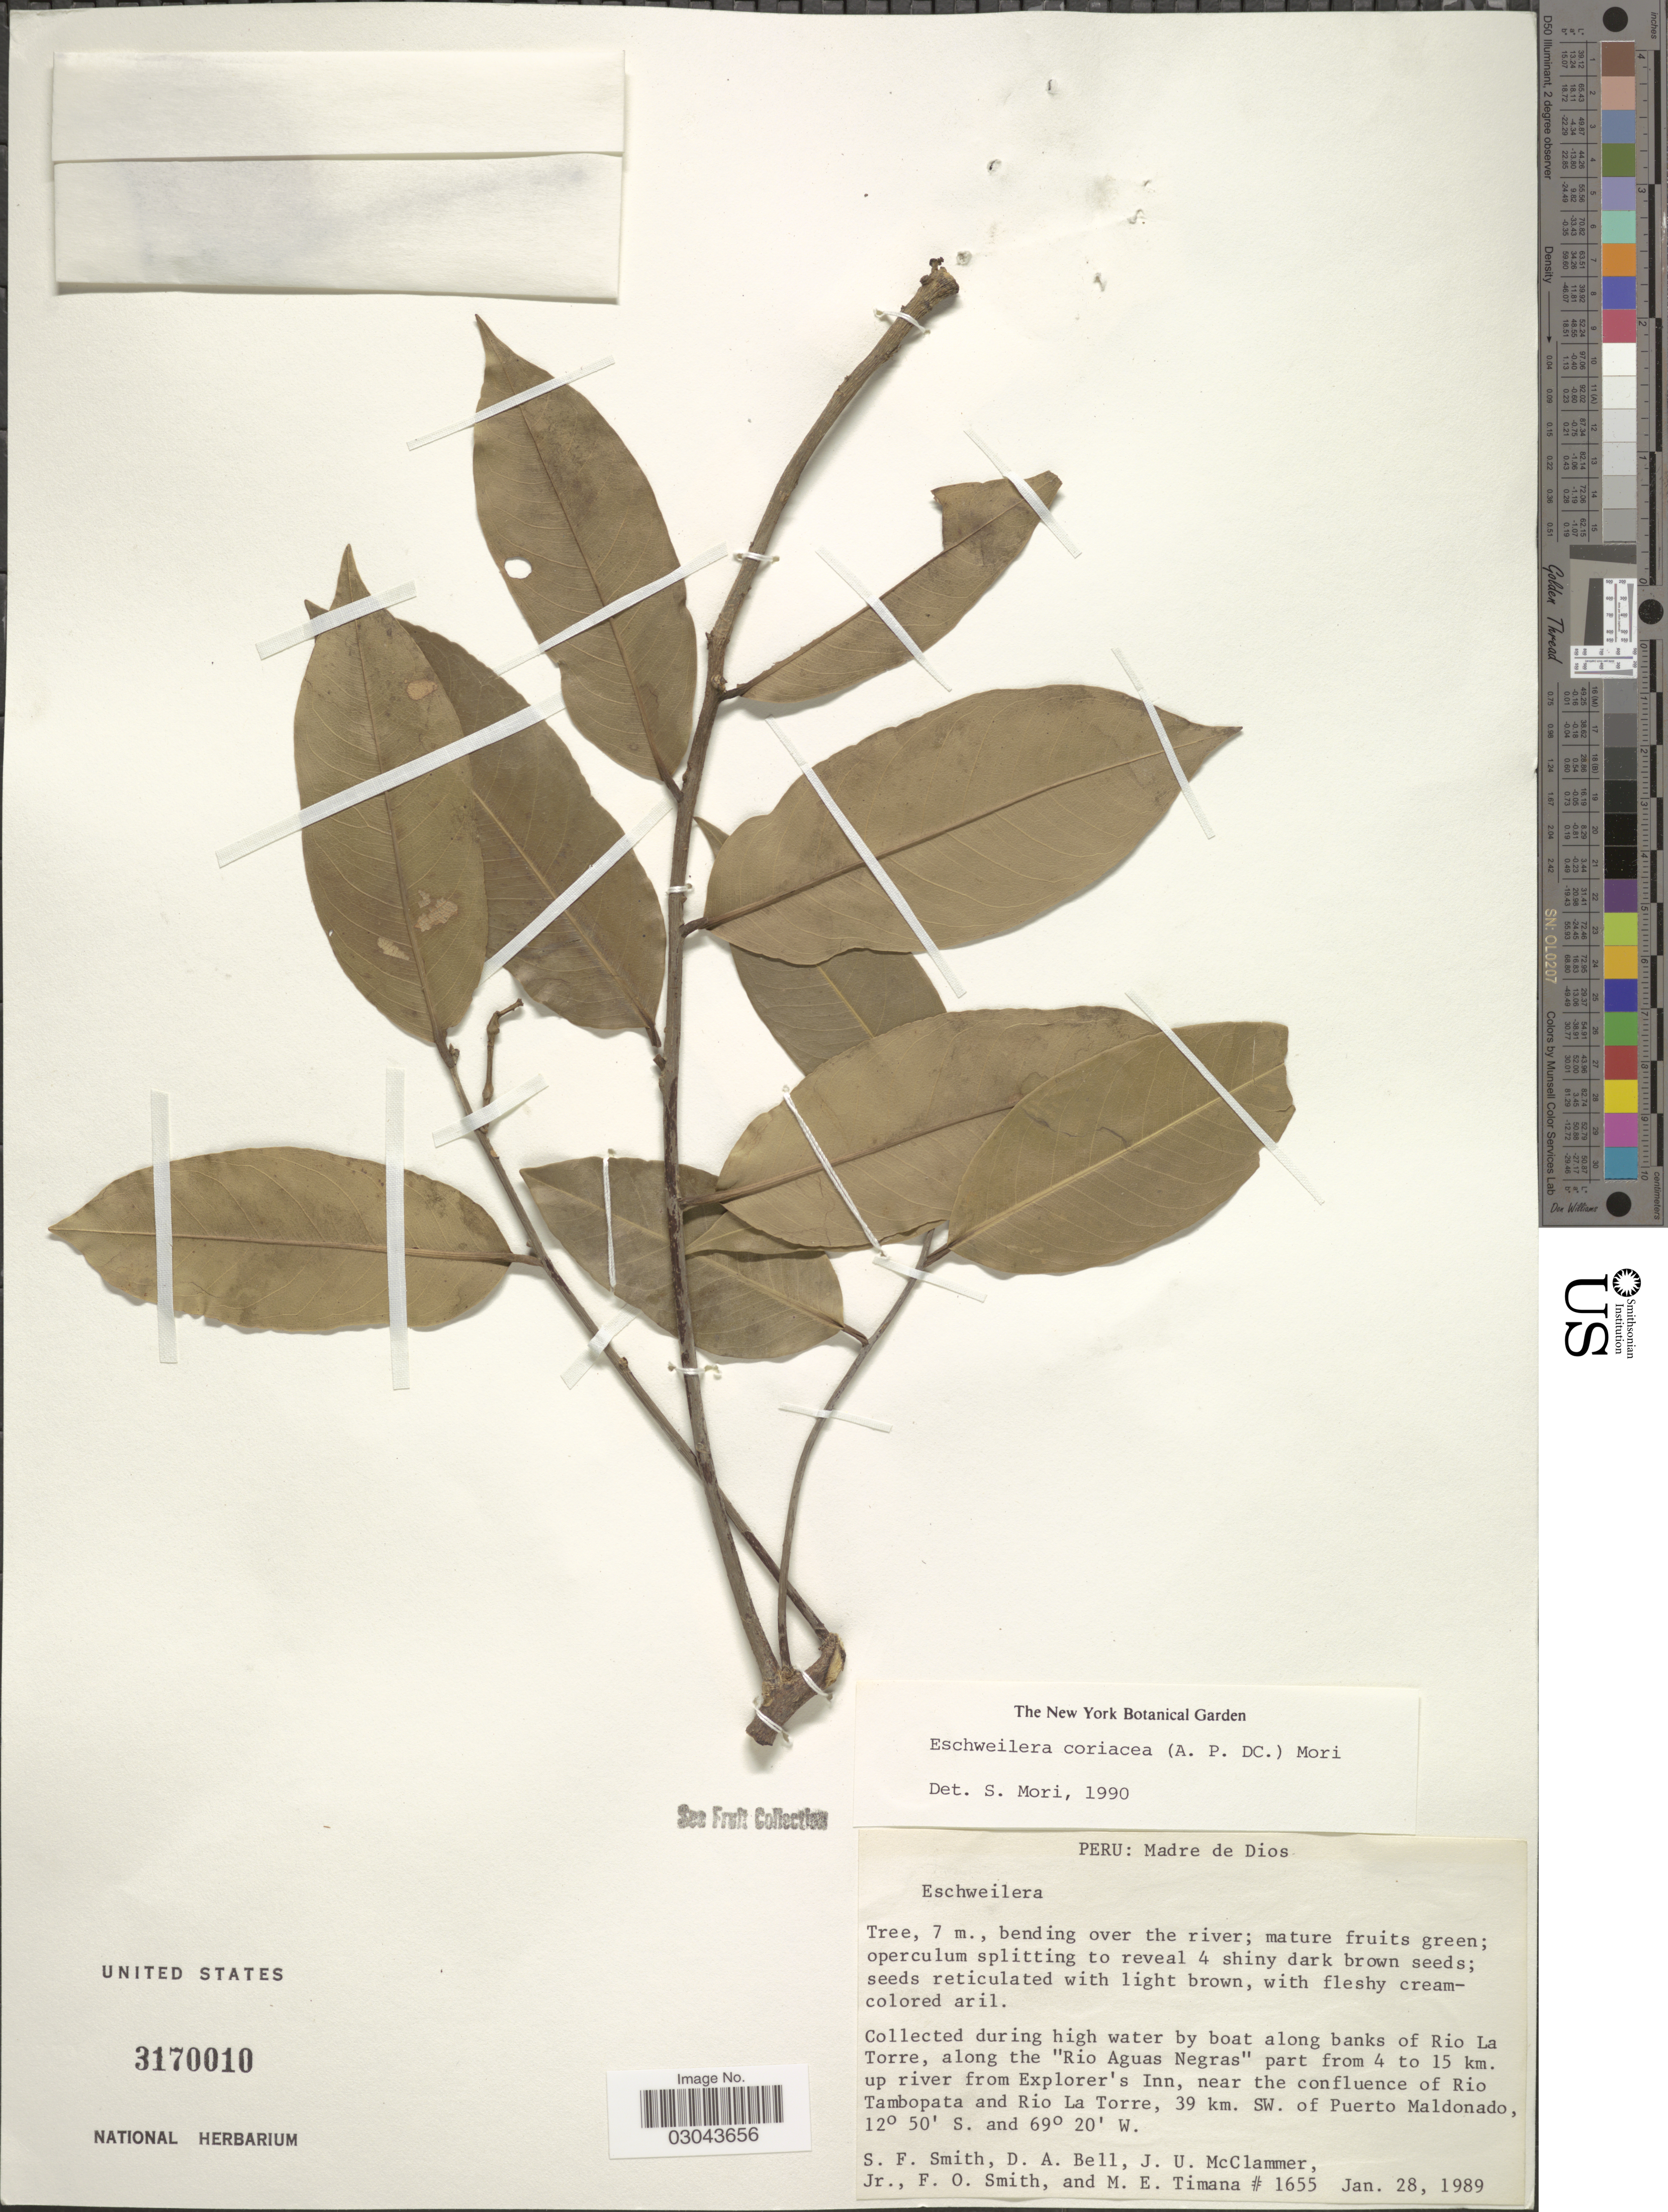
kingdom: Plantae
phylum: Tracheophyta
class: Magnoliopsida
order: Ericales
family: Lecythidaceae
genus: Eschweilera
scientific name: Eschweilera coriacea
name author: (DC.) S.A. Mori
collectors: S.F. Smith, D. A. Bell, J. McClammer Jr. & F. Smith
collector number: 1655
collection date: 1989-01-28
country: Peru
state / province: Madre de Dios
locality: During high water by boat along banks of Rio La Torre, along the "Rio Aguas Negras" part from 4 to 15 km. up river from Explorer's Inn, near the confluence of Rio Tambopata and Rio La Torre, 39 km. SW. of Puerto Maldonado.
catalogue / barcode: US 3170010